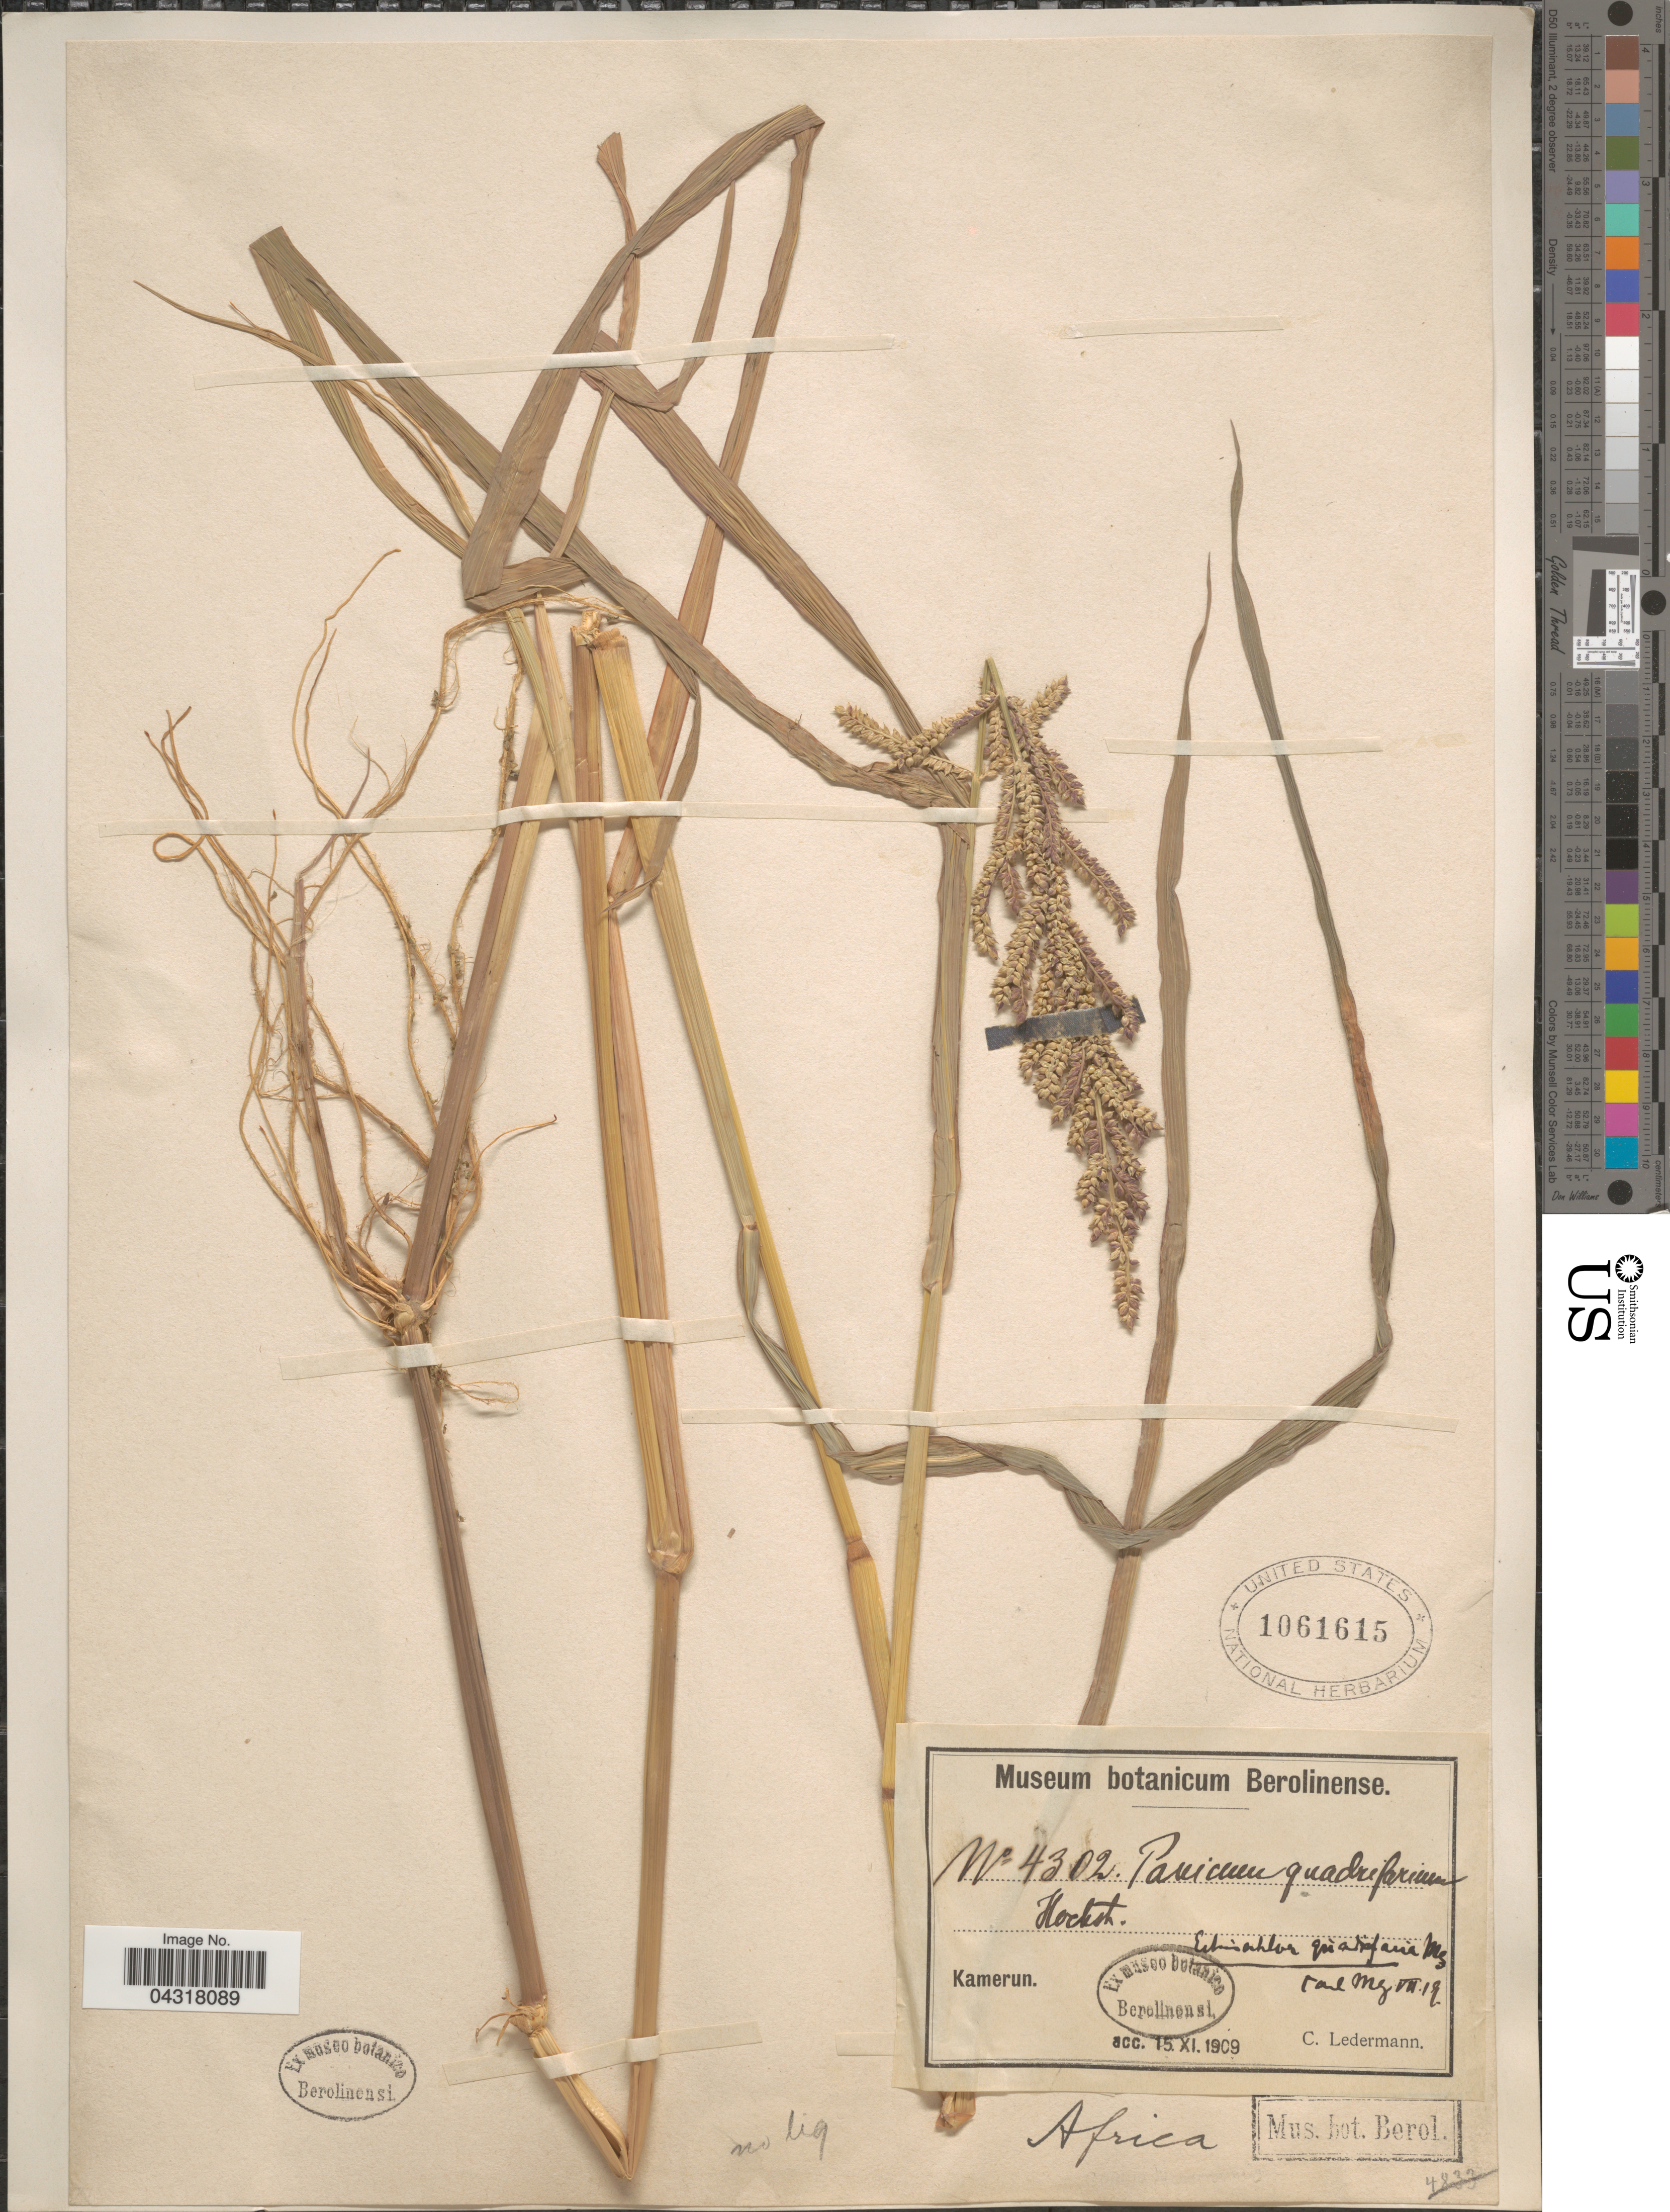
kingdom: Plantae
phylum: Tracheophyta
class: Liliopsida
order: Poales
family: Poaceae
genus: Echinochloa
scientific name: Echinochloa sp.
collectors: C. Ledermann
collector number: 4302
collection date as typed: Transcribed d/m/y: /7/19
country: Cameroon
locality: Kamerun. [illegible text].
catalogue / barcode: US 1061615